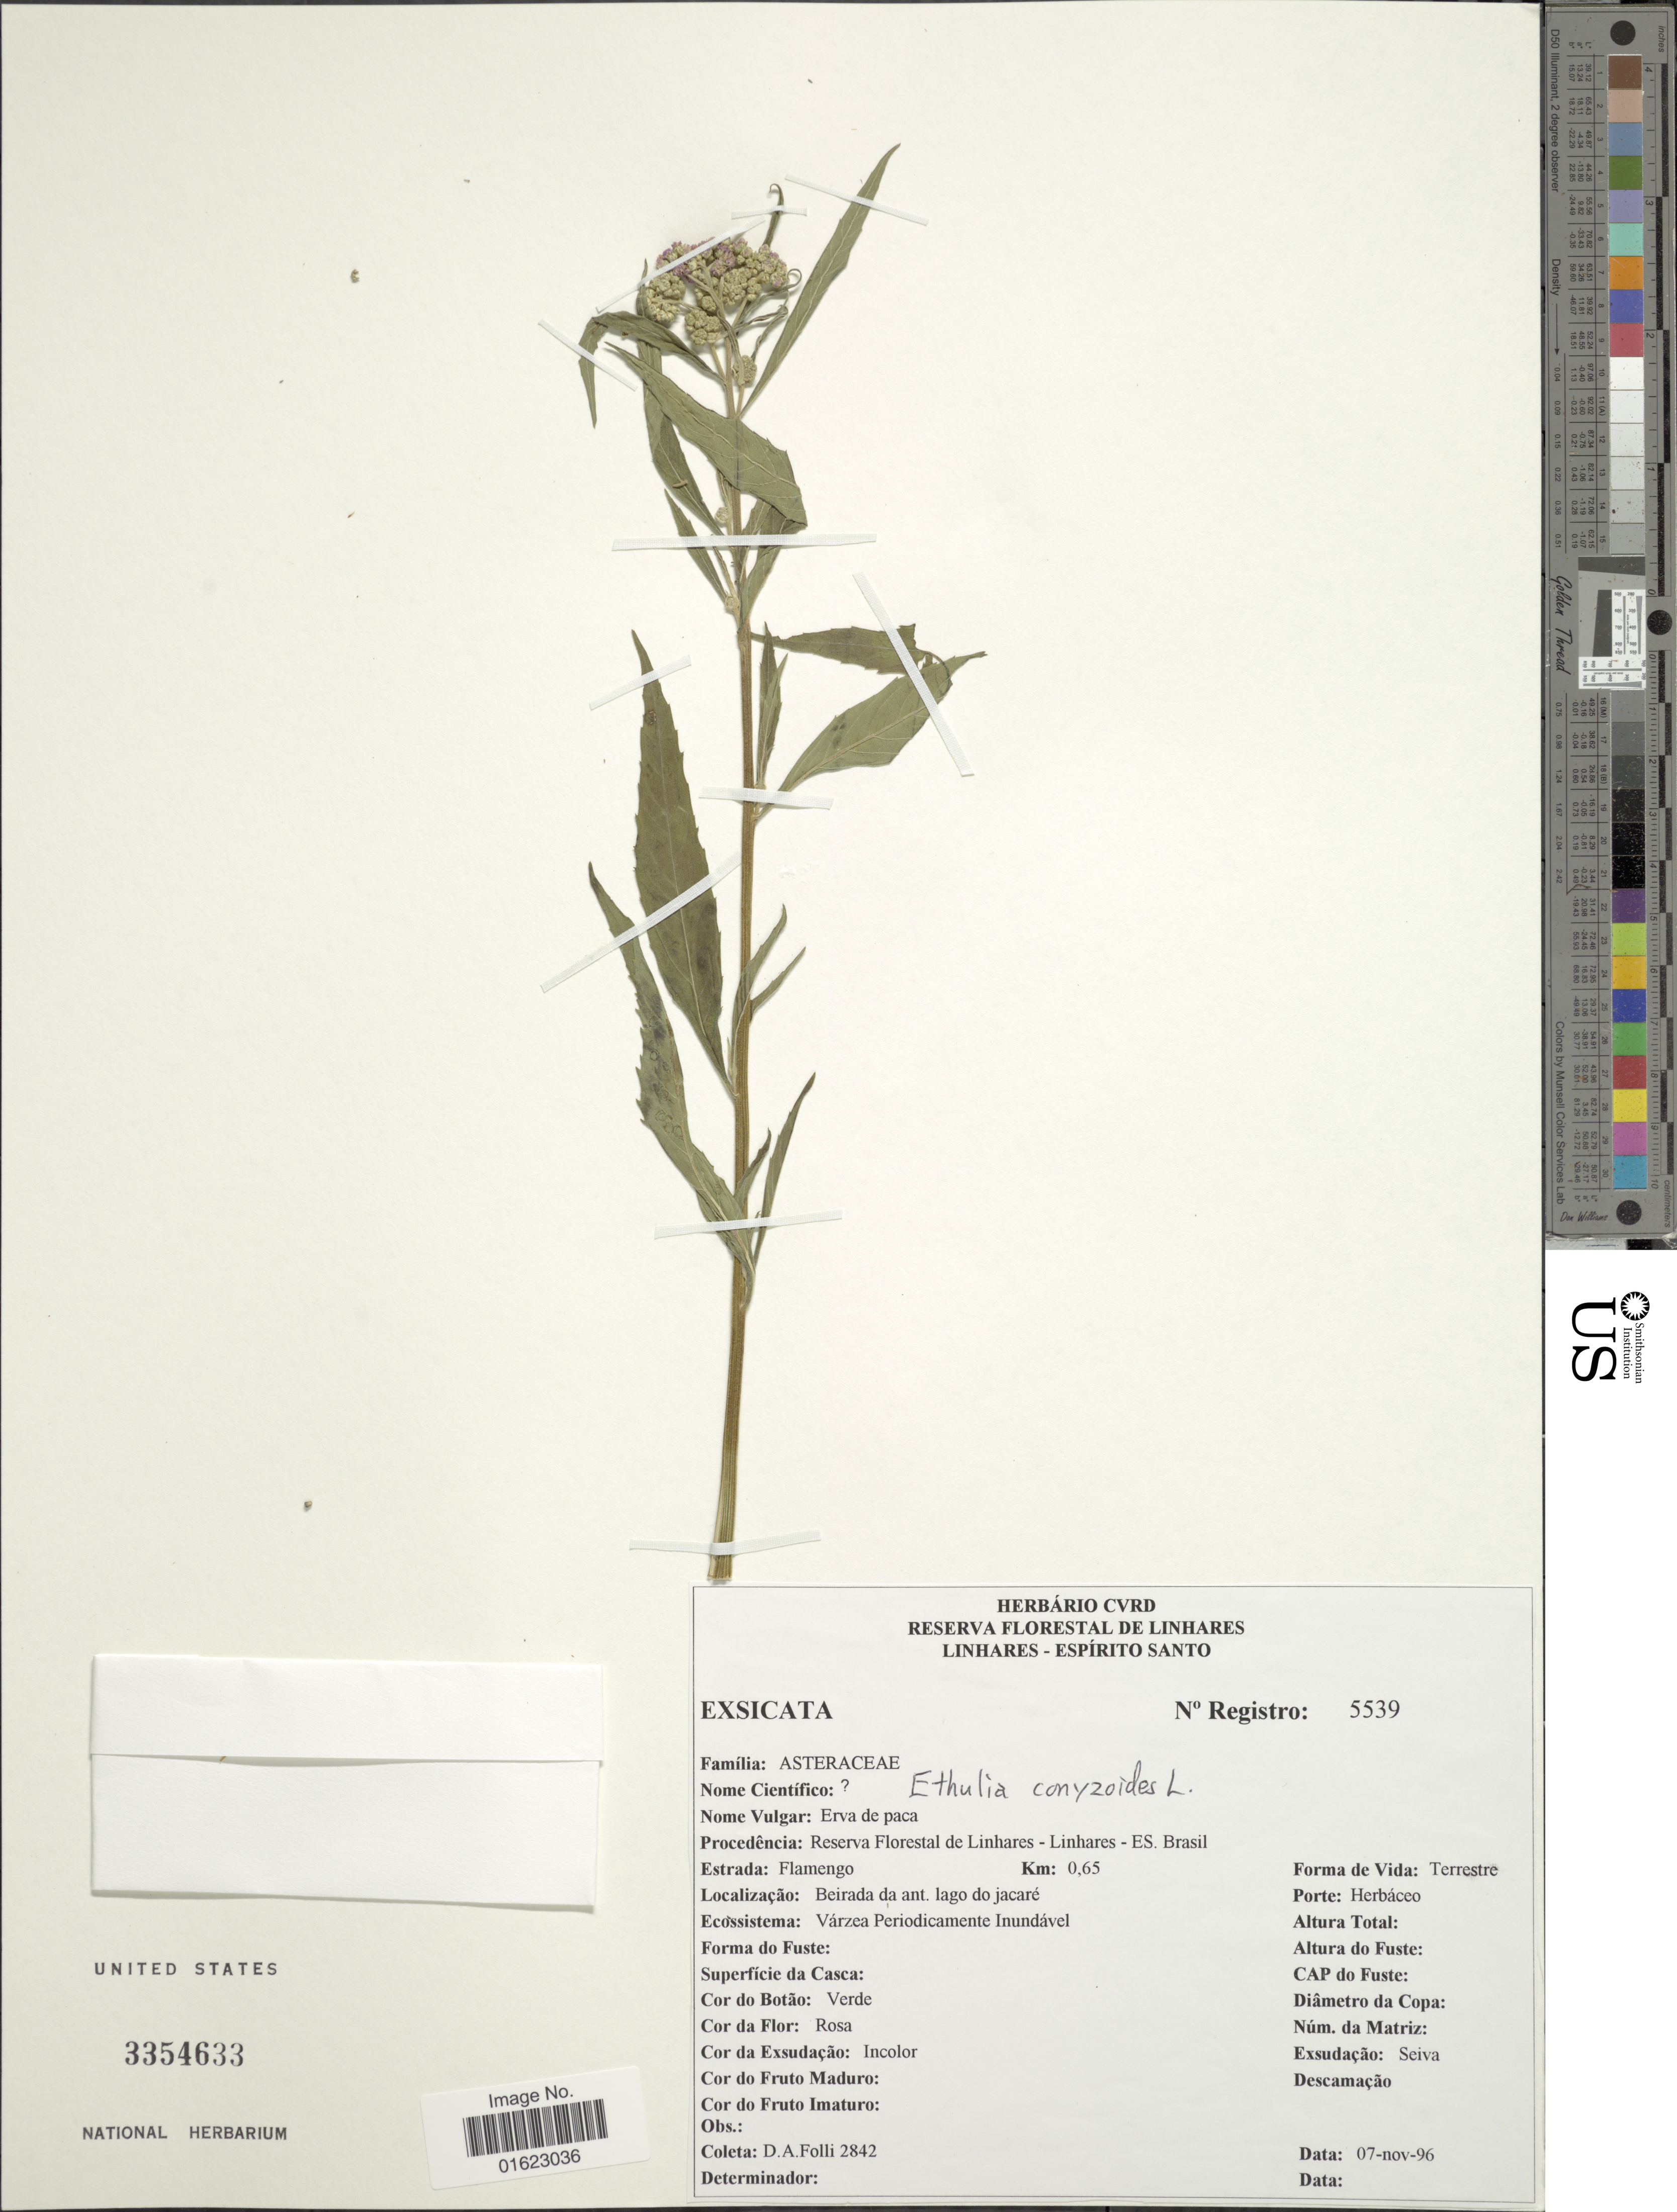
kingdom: Plantae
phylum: Tracheophyta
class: Magnoliopsida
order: Asterales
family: Asteraceae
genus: Ethulia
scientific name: Ethulia conyzoides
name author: L. f.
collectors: D. Folli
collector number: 2842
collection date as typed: Transcribed d/m/y: 7/11/96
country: Vanuatu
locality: Beirada da ant. lago do jacare. Reserva Florestal de Linhares - Linhares - ES . Brasil.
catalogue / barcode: US 3354633